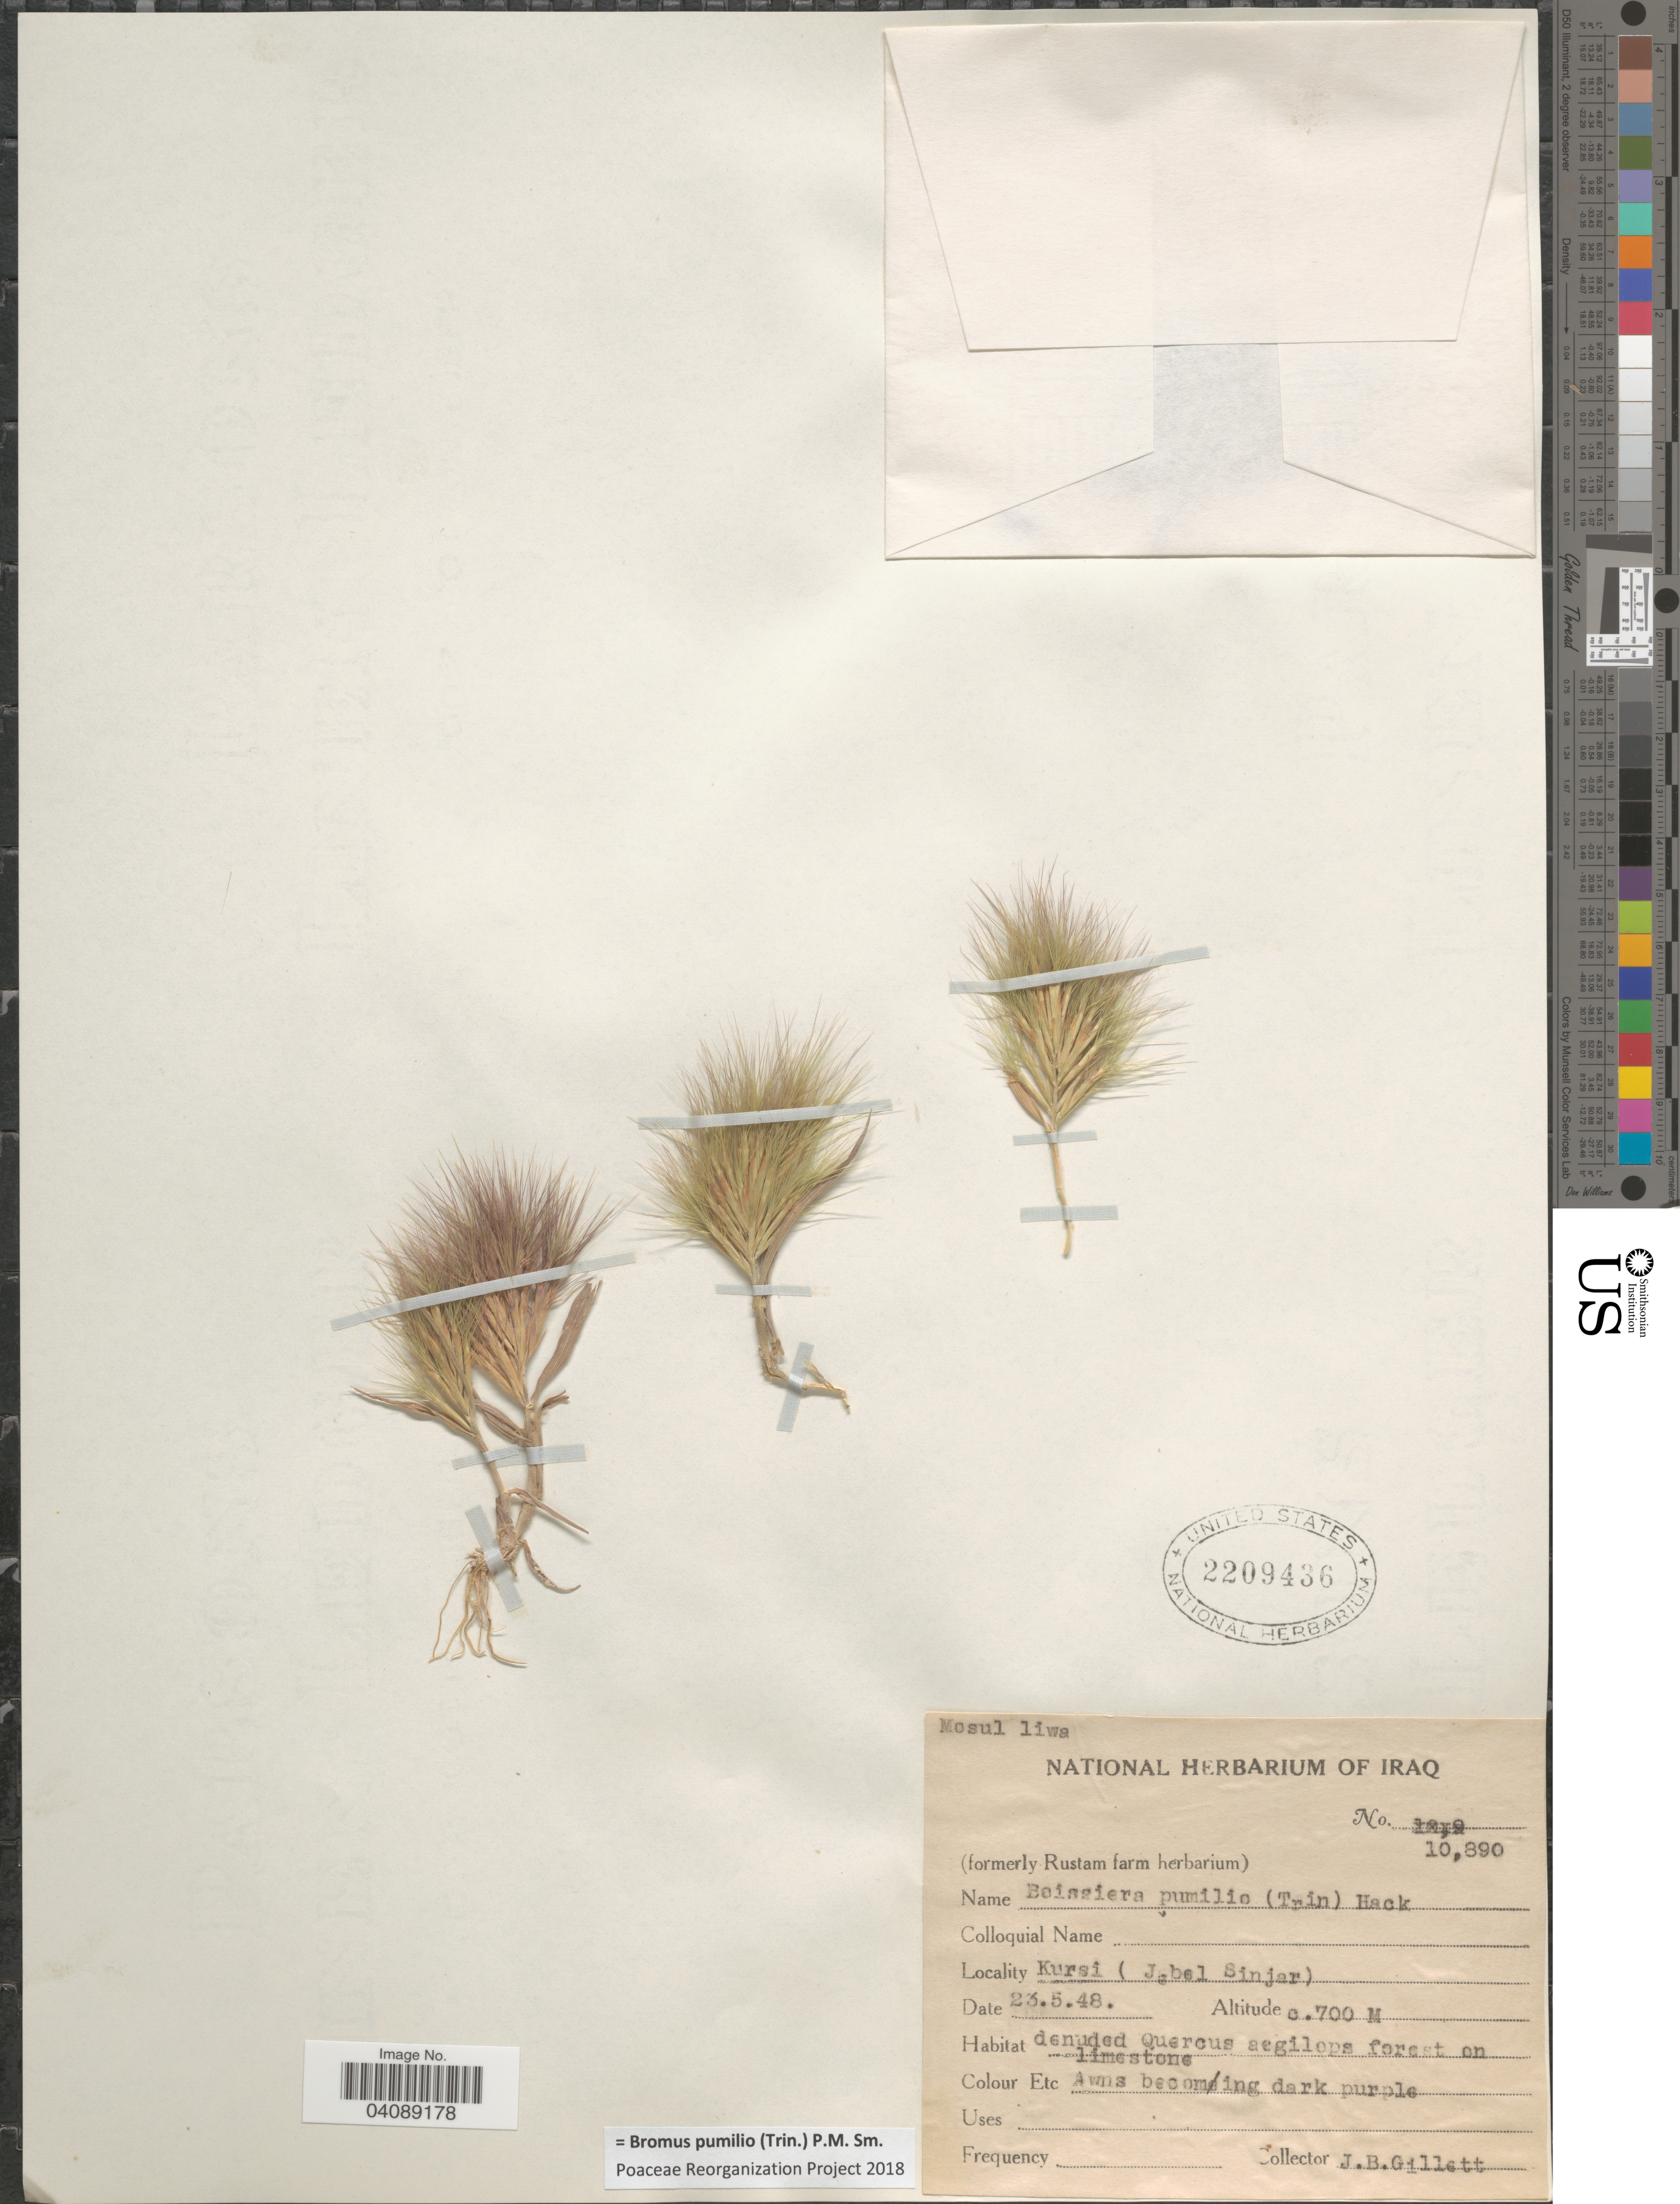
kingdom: Plantae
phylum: Tracheophyta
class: Liliopsida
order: Poales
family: Poaceae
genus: Bromus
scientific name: Bromus pumilio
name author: (Trin.) P.M. Sm.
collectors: J. B. Gillett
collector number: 10890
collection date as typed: Transcribed d/m/y: 26/5/48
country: Iraq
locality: Mosul liwa. Kursi (Jebel Sinjar).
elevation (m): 700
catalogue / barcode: US 2209436